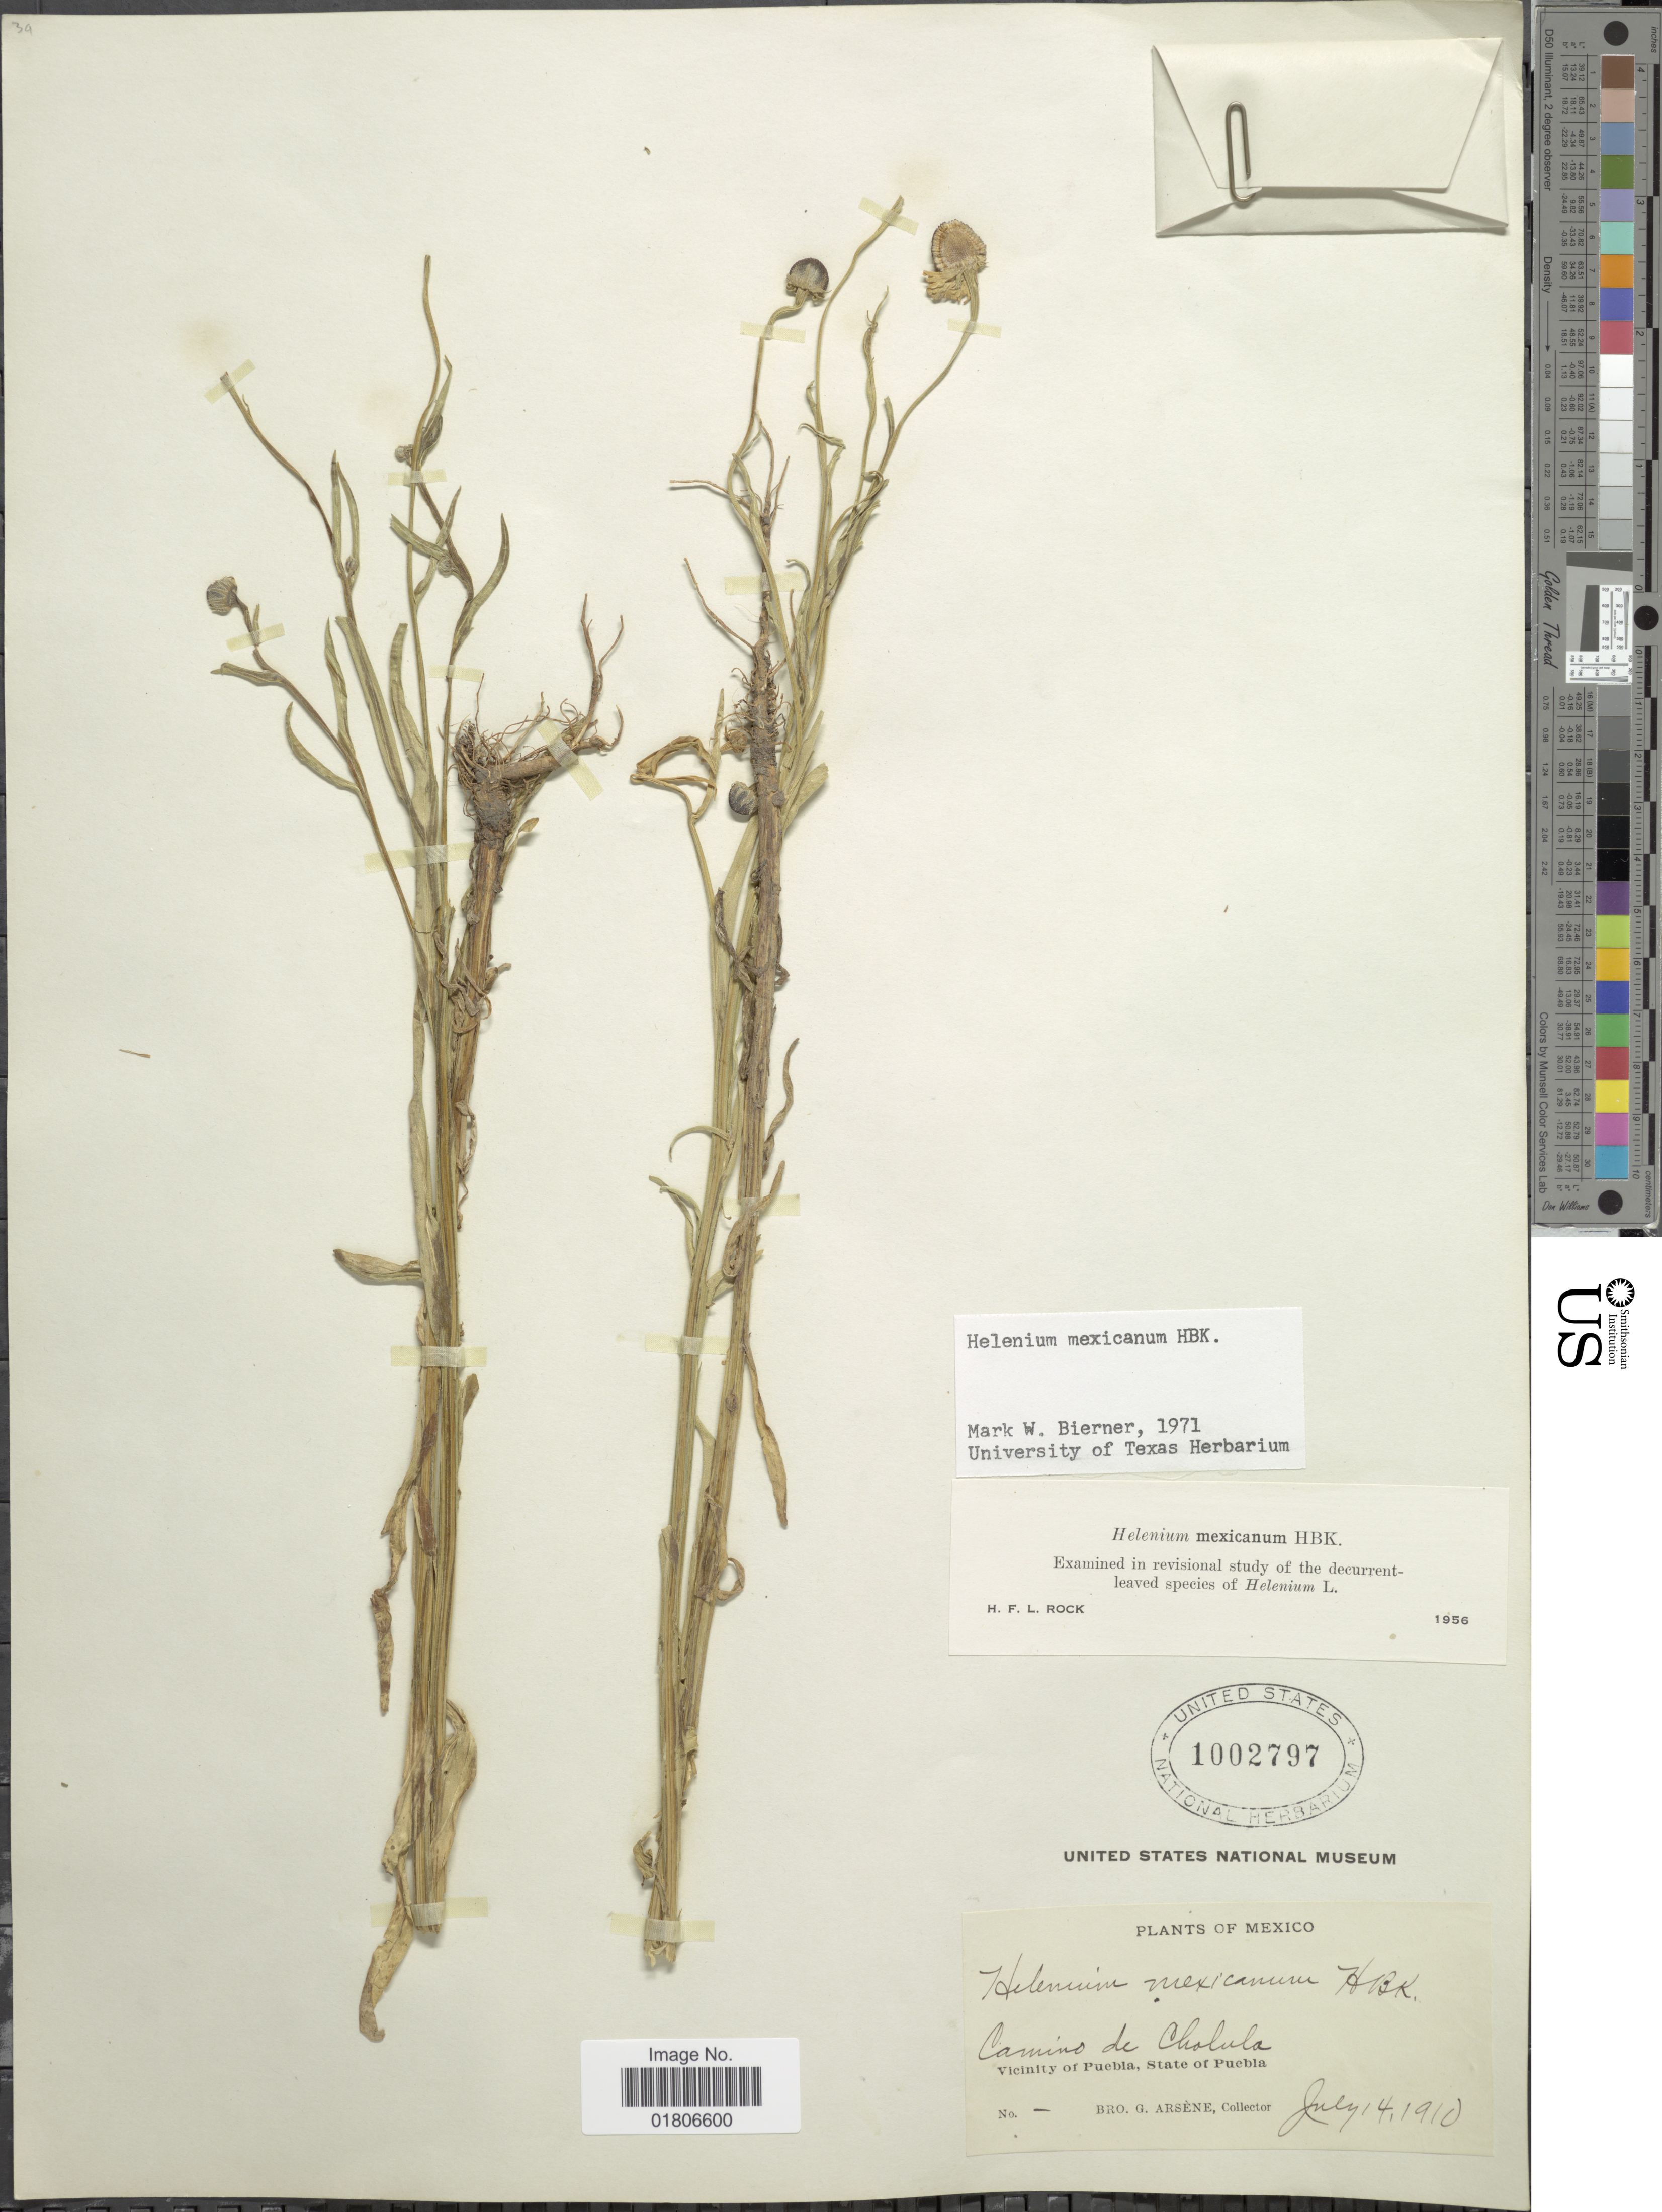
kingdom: Plantae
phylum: Tracheophyta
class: Magnoliopsida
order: Asterales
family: Asteraceae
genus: Helenium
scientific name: Helenium mexicanum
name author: Kunth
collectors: Bro. G. Arsène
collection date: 1910-07-14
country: Mexico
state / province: Puebla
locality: Camino de Cholula. Vicinity of Puebla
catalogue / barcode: US 1002797